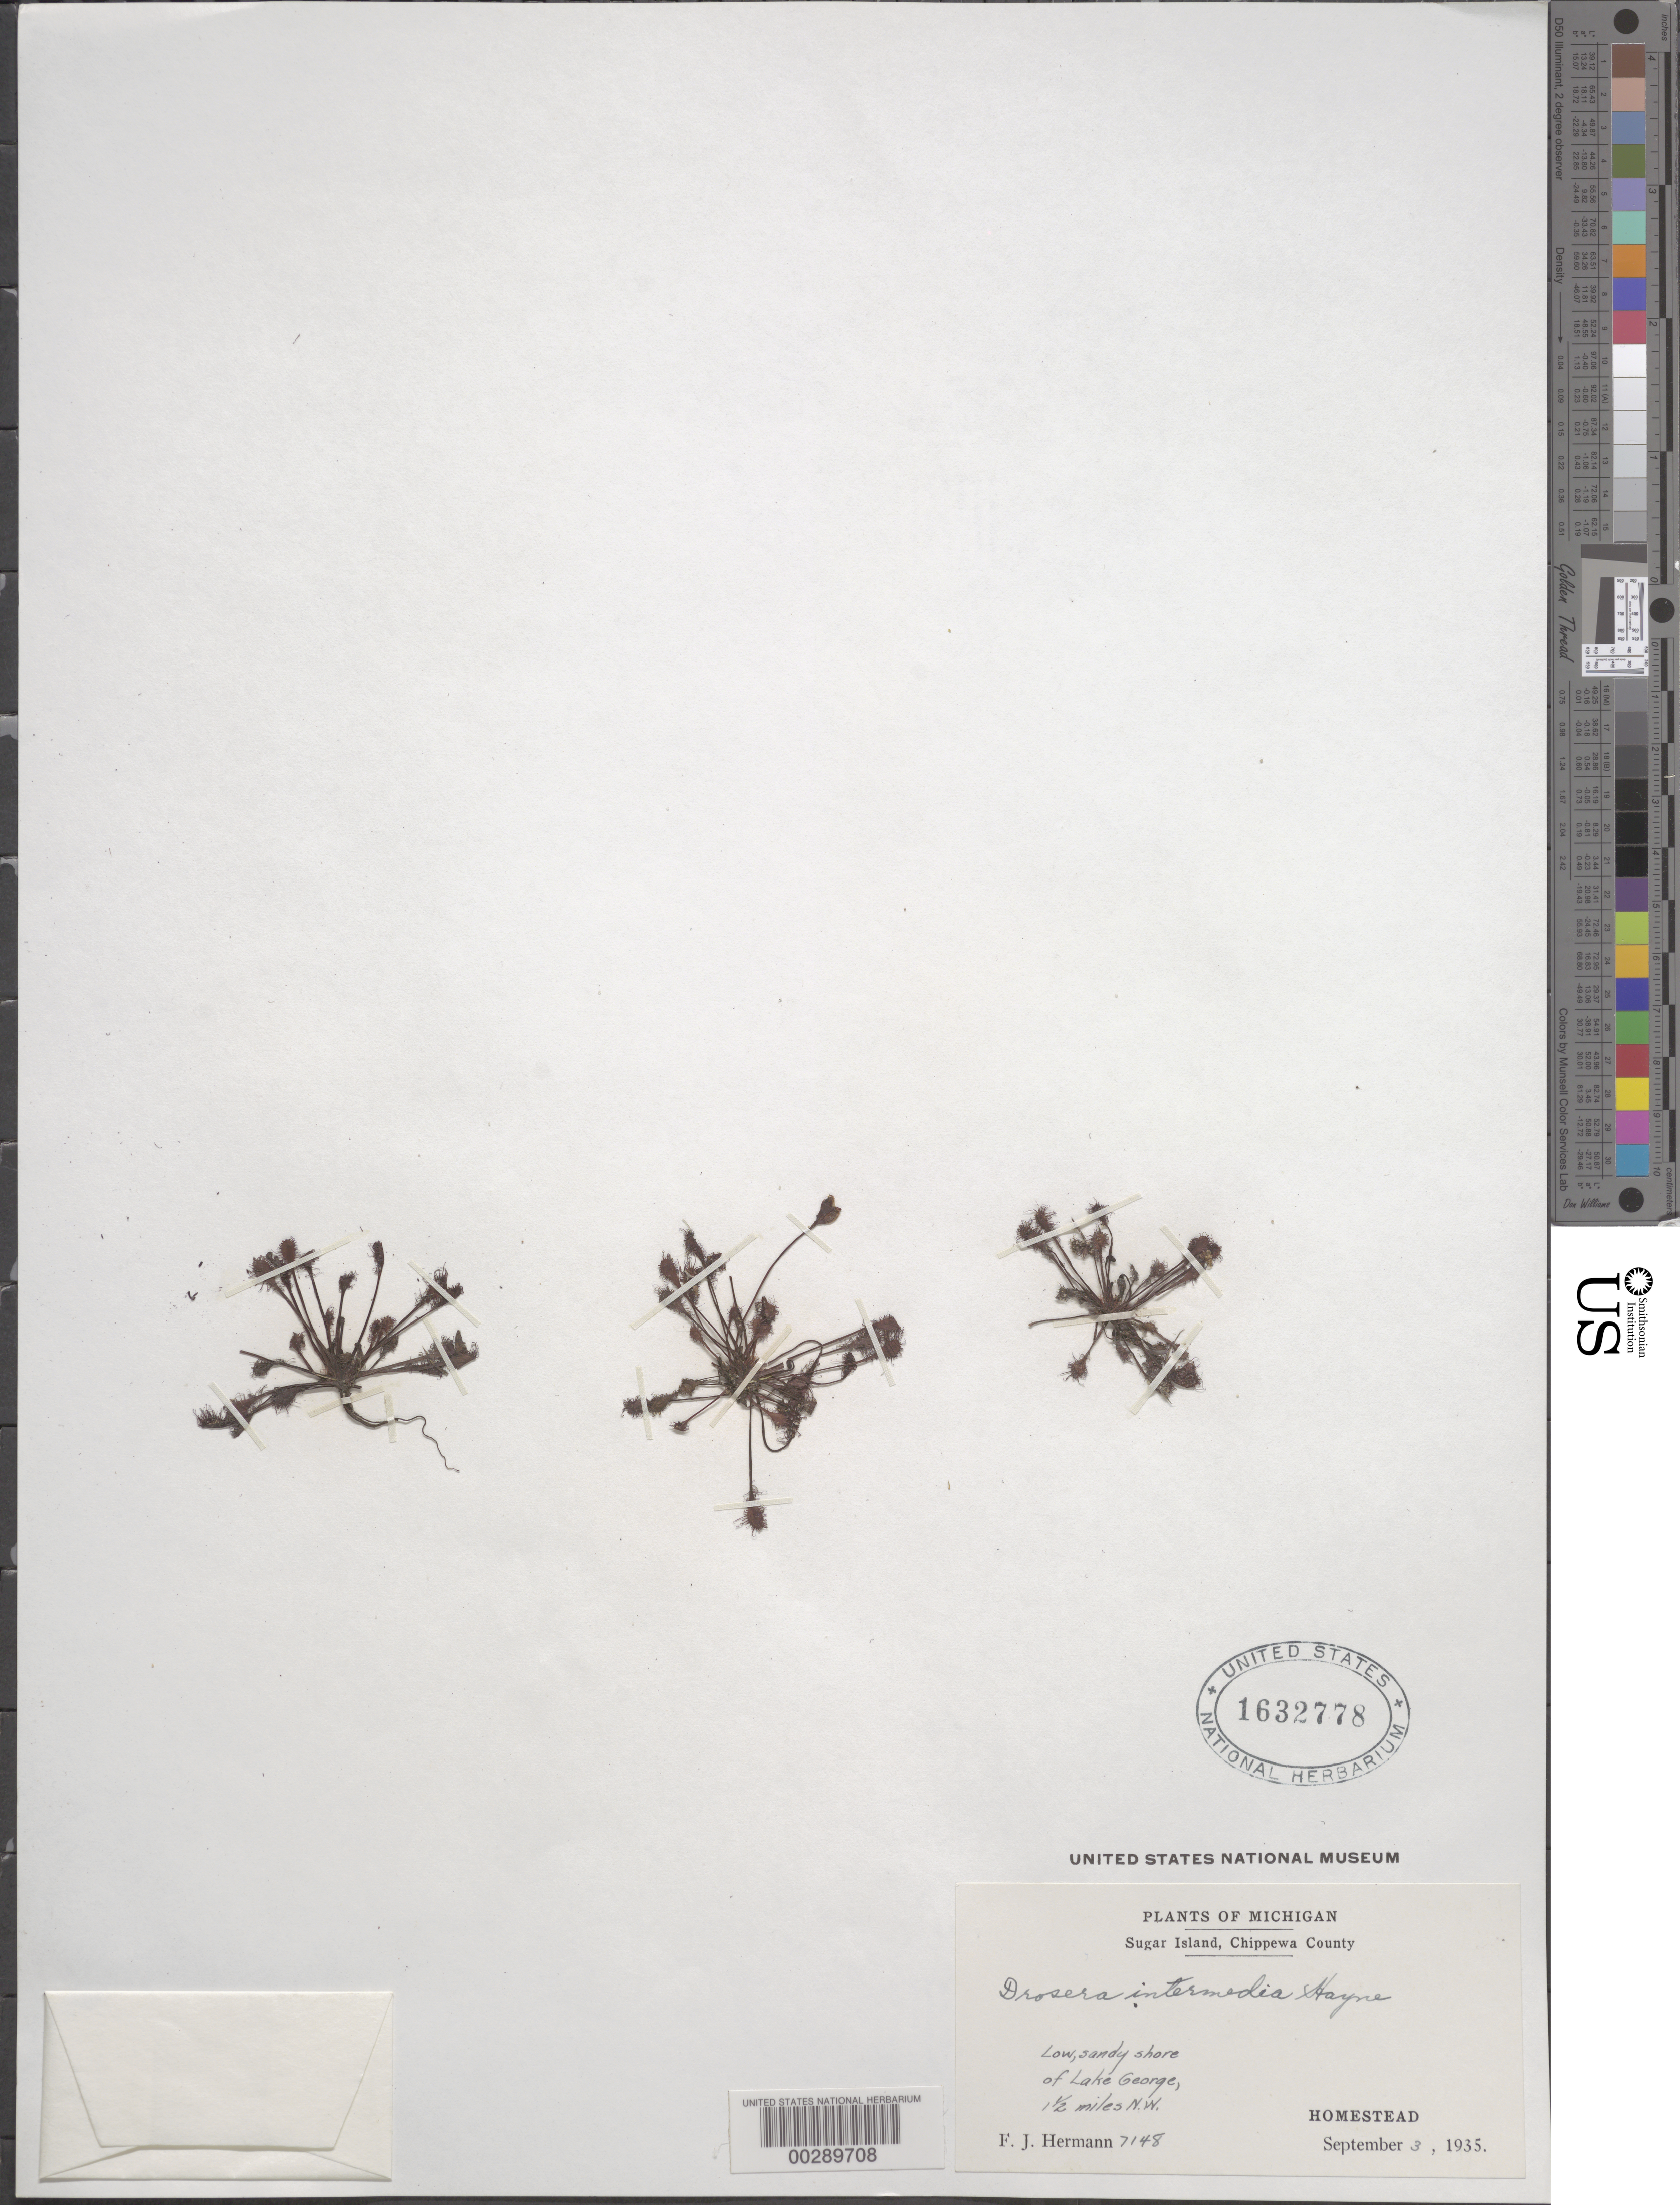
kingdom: Plantae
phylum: Tracheophyta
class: Magnoliopsida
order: Caryophyllales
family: Droseraceae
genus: Drosera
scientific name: Drosera intermedia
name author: Hayne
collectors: F. J. Hermann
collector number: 7148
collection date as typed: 03 Sep 1935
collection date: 1935-09-03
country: United States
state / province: Michigan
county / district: Chippewa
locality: Sugar island, shore of lake george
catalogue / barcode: US 1632778